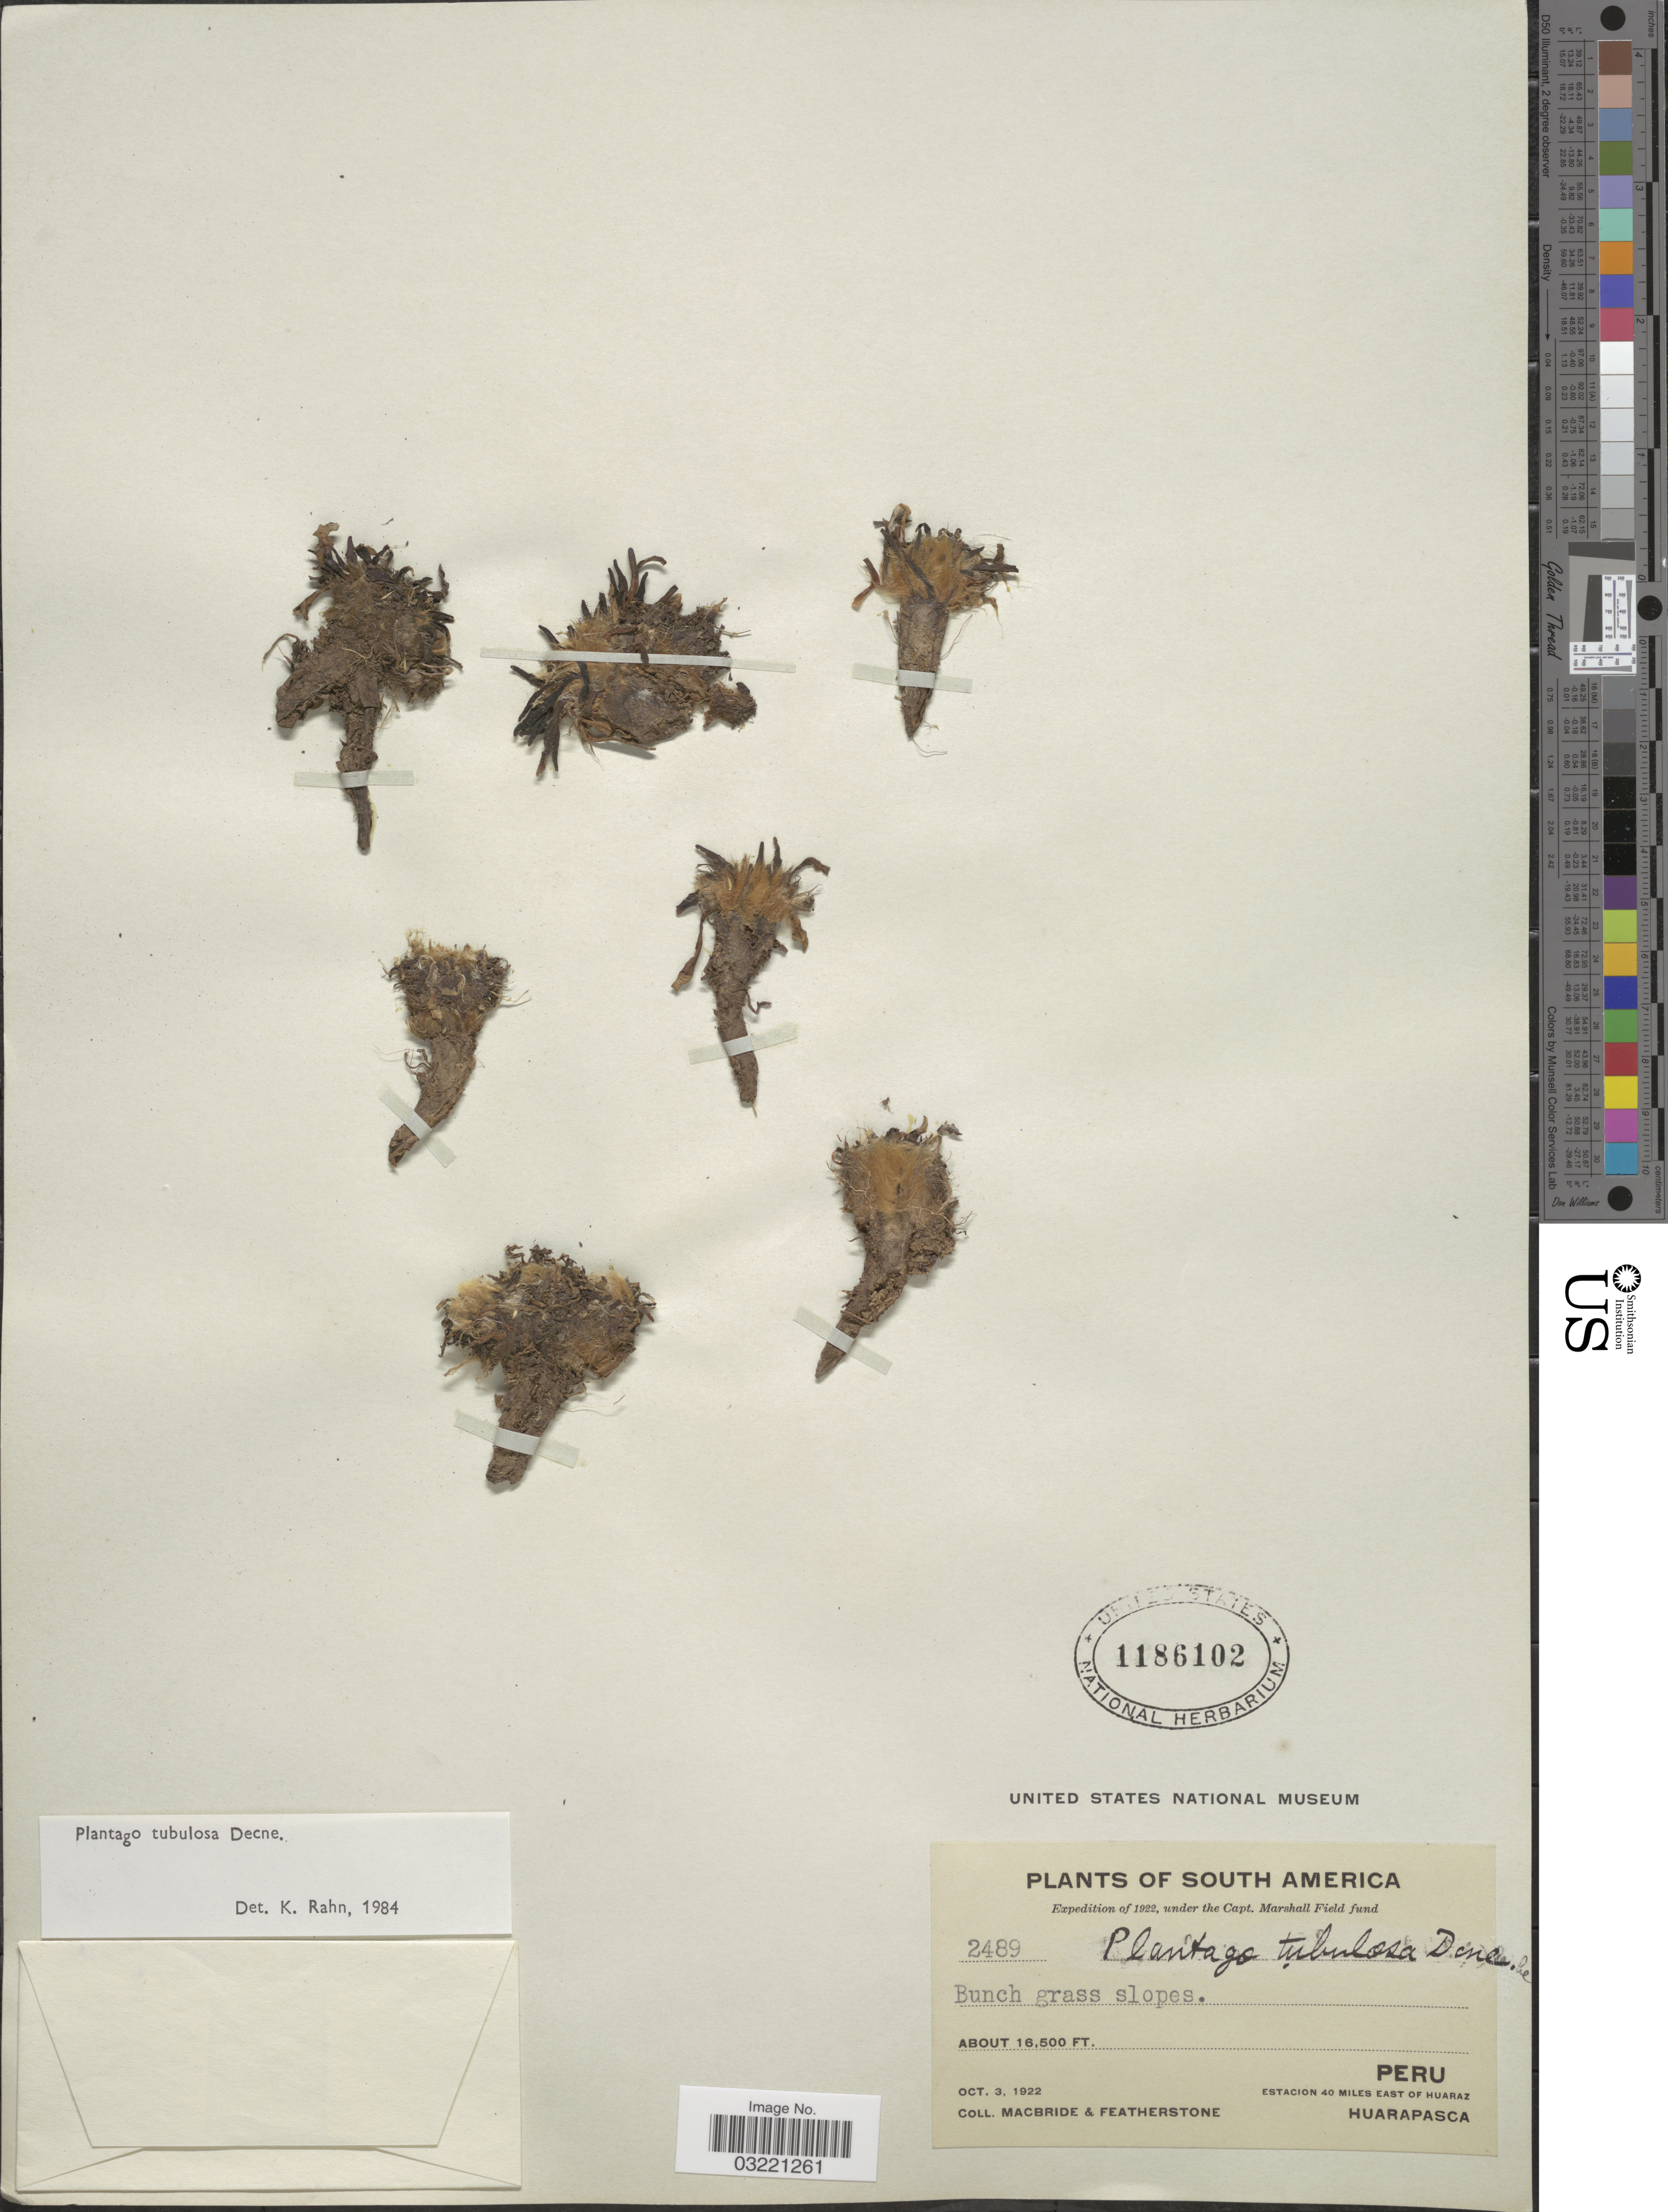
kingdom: Plantae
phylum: Tracheophyta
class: Magnoliopsida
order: Lamiales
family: Plantaginaceae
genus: Plantago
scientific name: Plantago tubulosa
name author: Decne.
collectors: Macbride, -- & -. Featherstone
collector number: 2489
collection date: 1922-10-03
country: Peru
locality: Estacion 40 miles east of Huaraz, Huarapasca.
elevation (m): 5029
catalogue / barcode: US 1186102